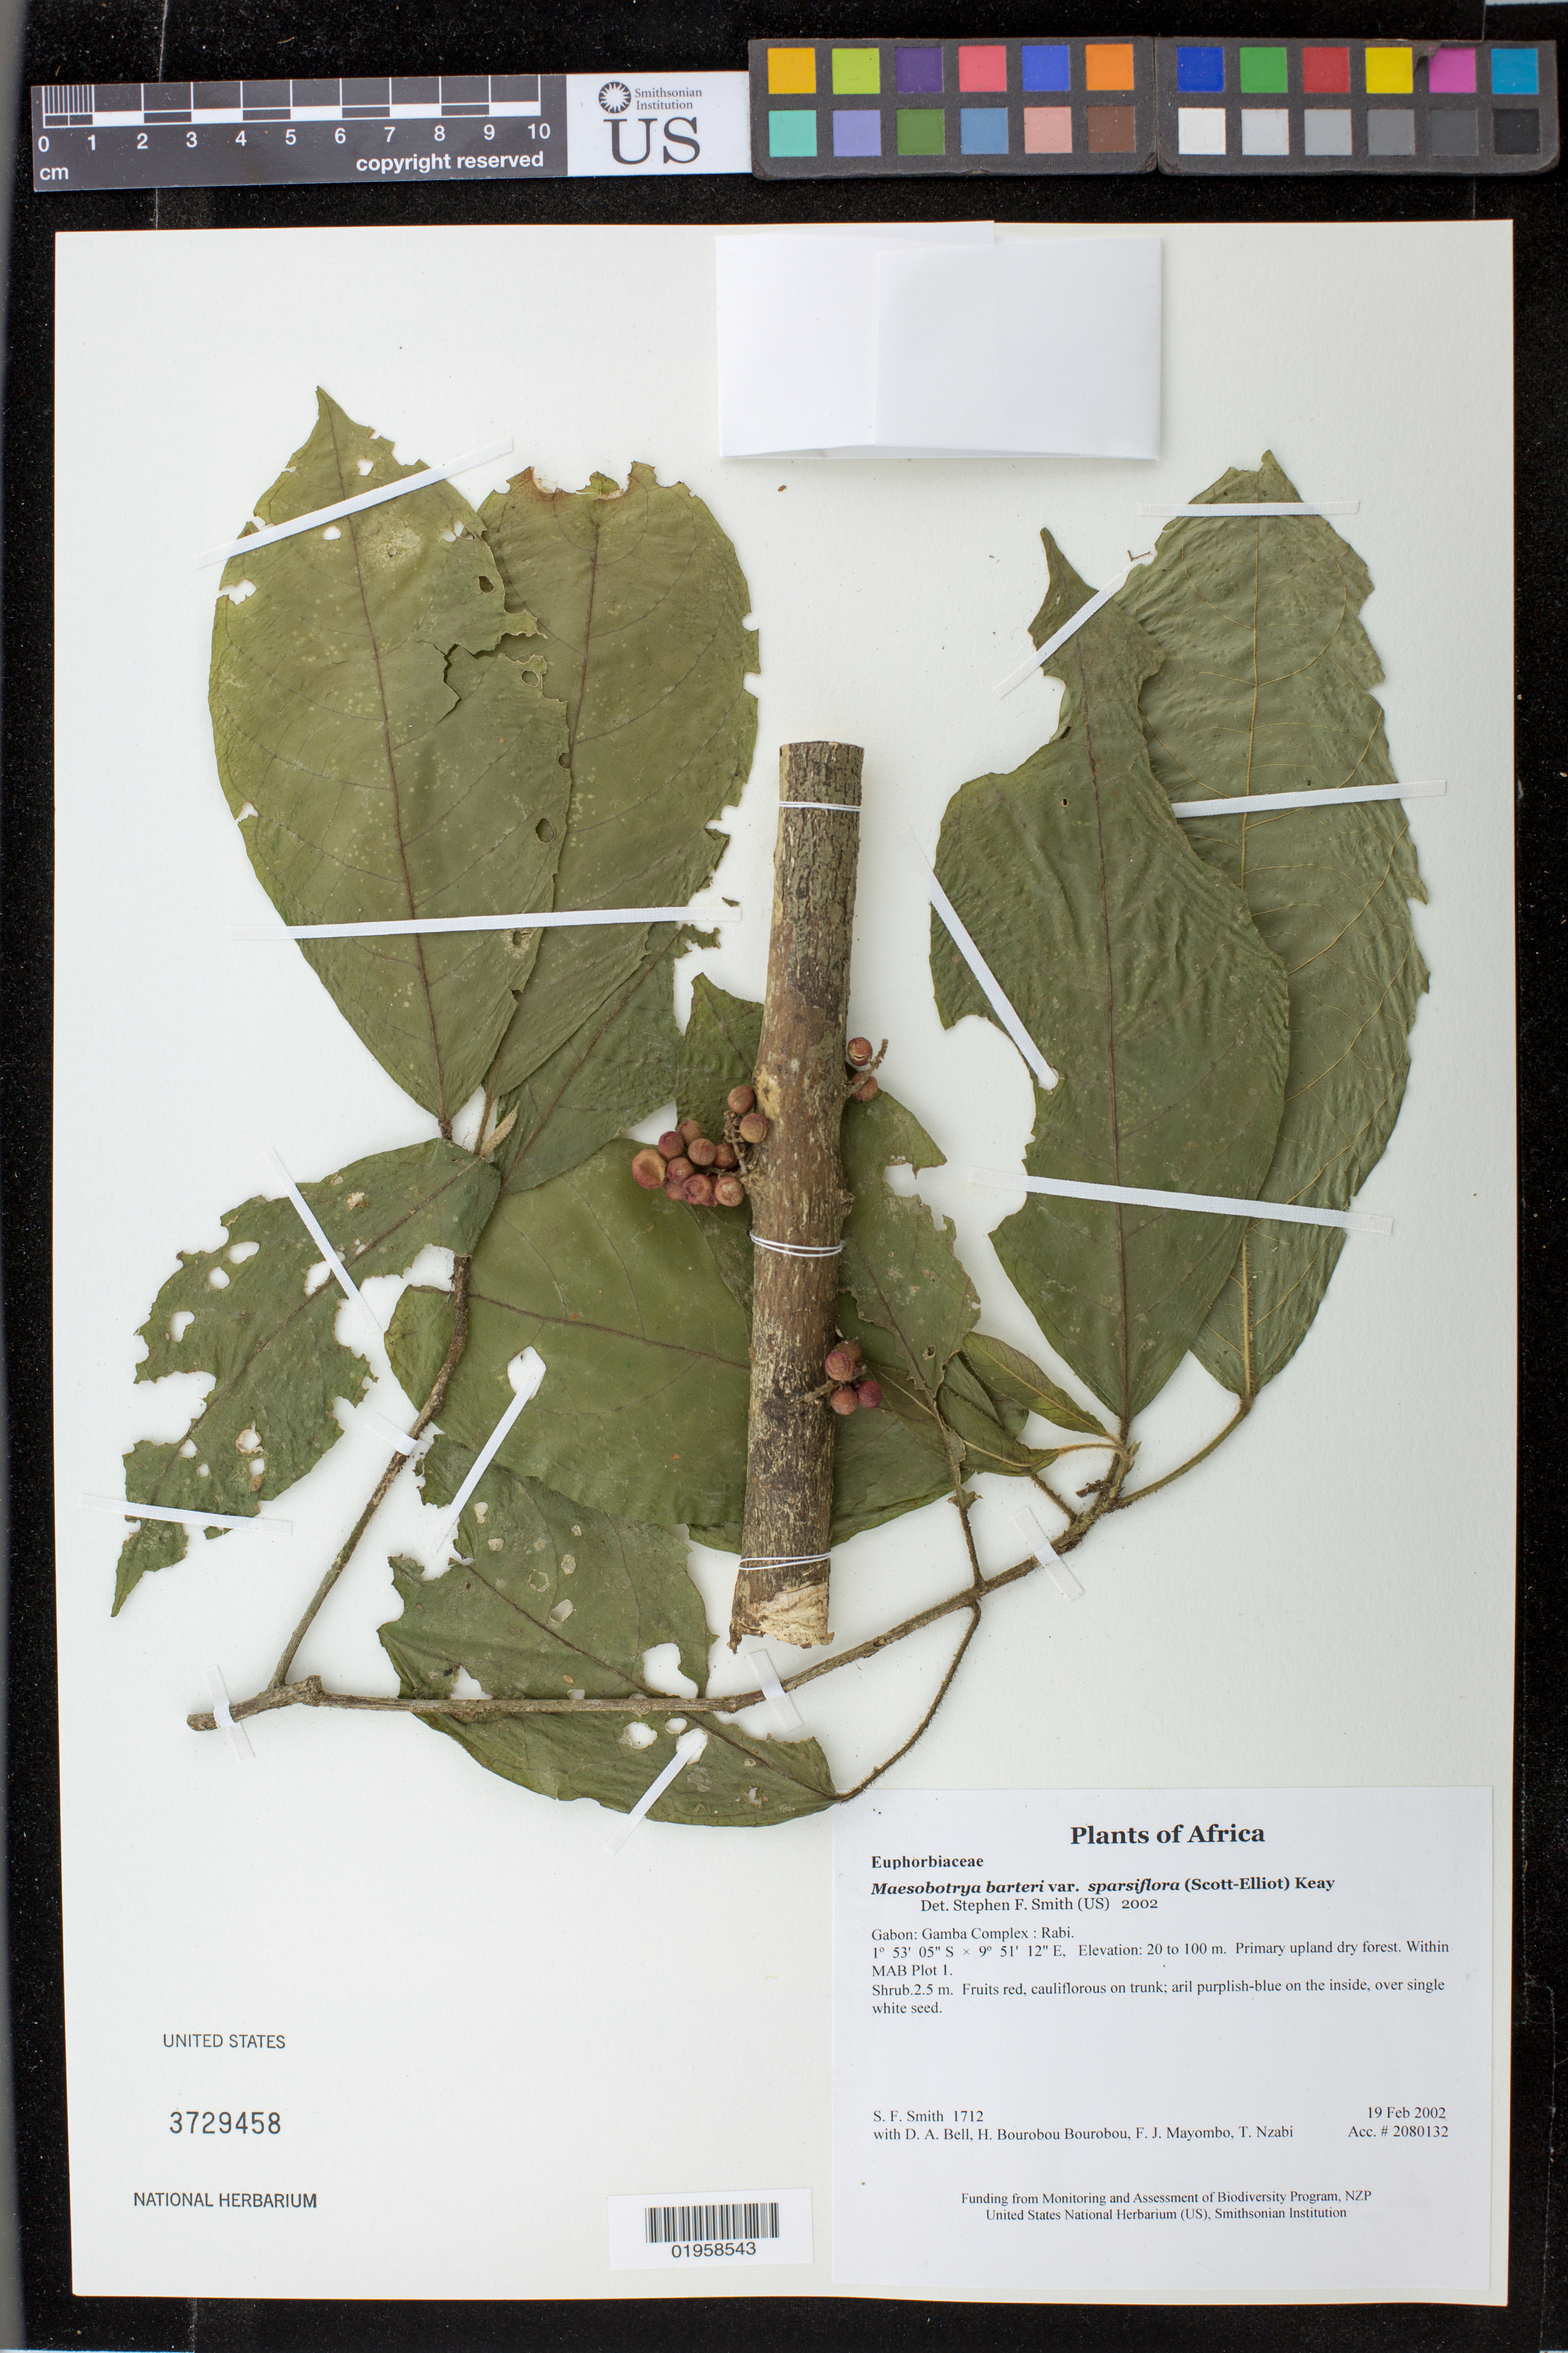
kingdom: Plantae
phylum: Tracheophyta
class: Magnoliopsida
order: Malpighiales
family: Phyllanthaceae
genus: Maesobotrya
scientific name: Maesobotrya barteri var. sparsiflora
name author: (Scott Elliot) Keay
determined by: Smith, Stephen F., (US), NMNH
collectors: S.F. Smith, D. A. Bell, H. Bourobou Bourobou & F. J. Mayombo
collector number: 1712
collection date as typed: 19 Feb 2002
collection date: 2002-02-19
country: Gabon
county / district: Gamba Complex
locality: Rabi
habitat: Primary upland dry forest. Within MAB Plot 1.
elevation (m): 20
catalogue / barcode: US 3729458